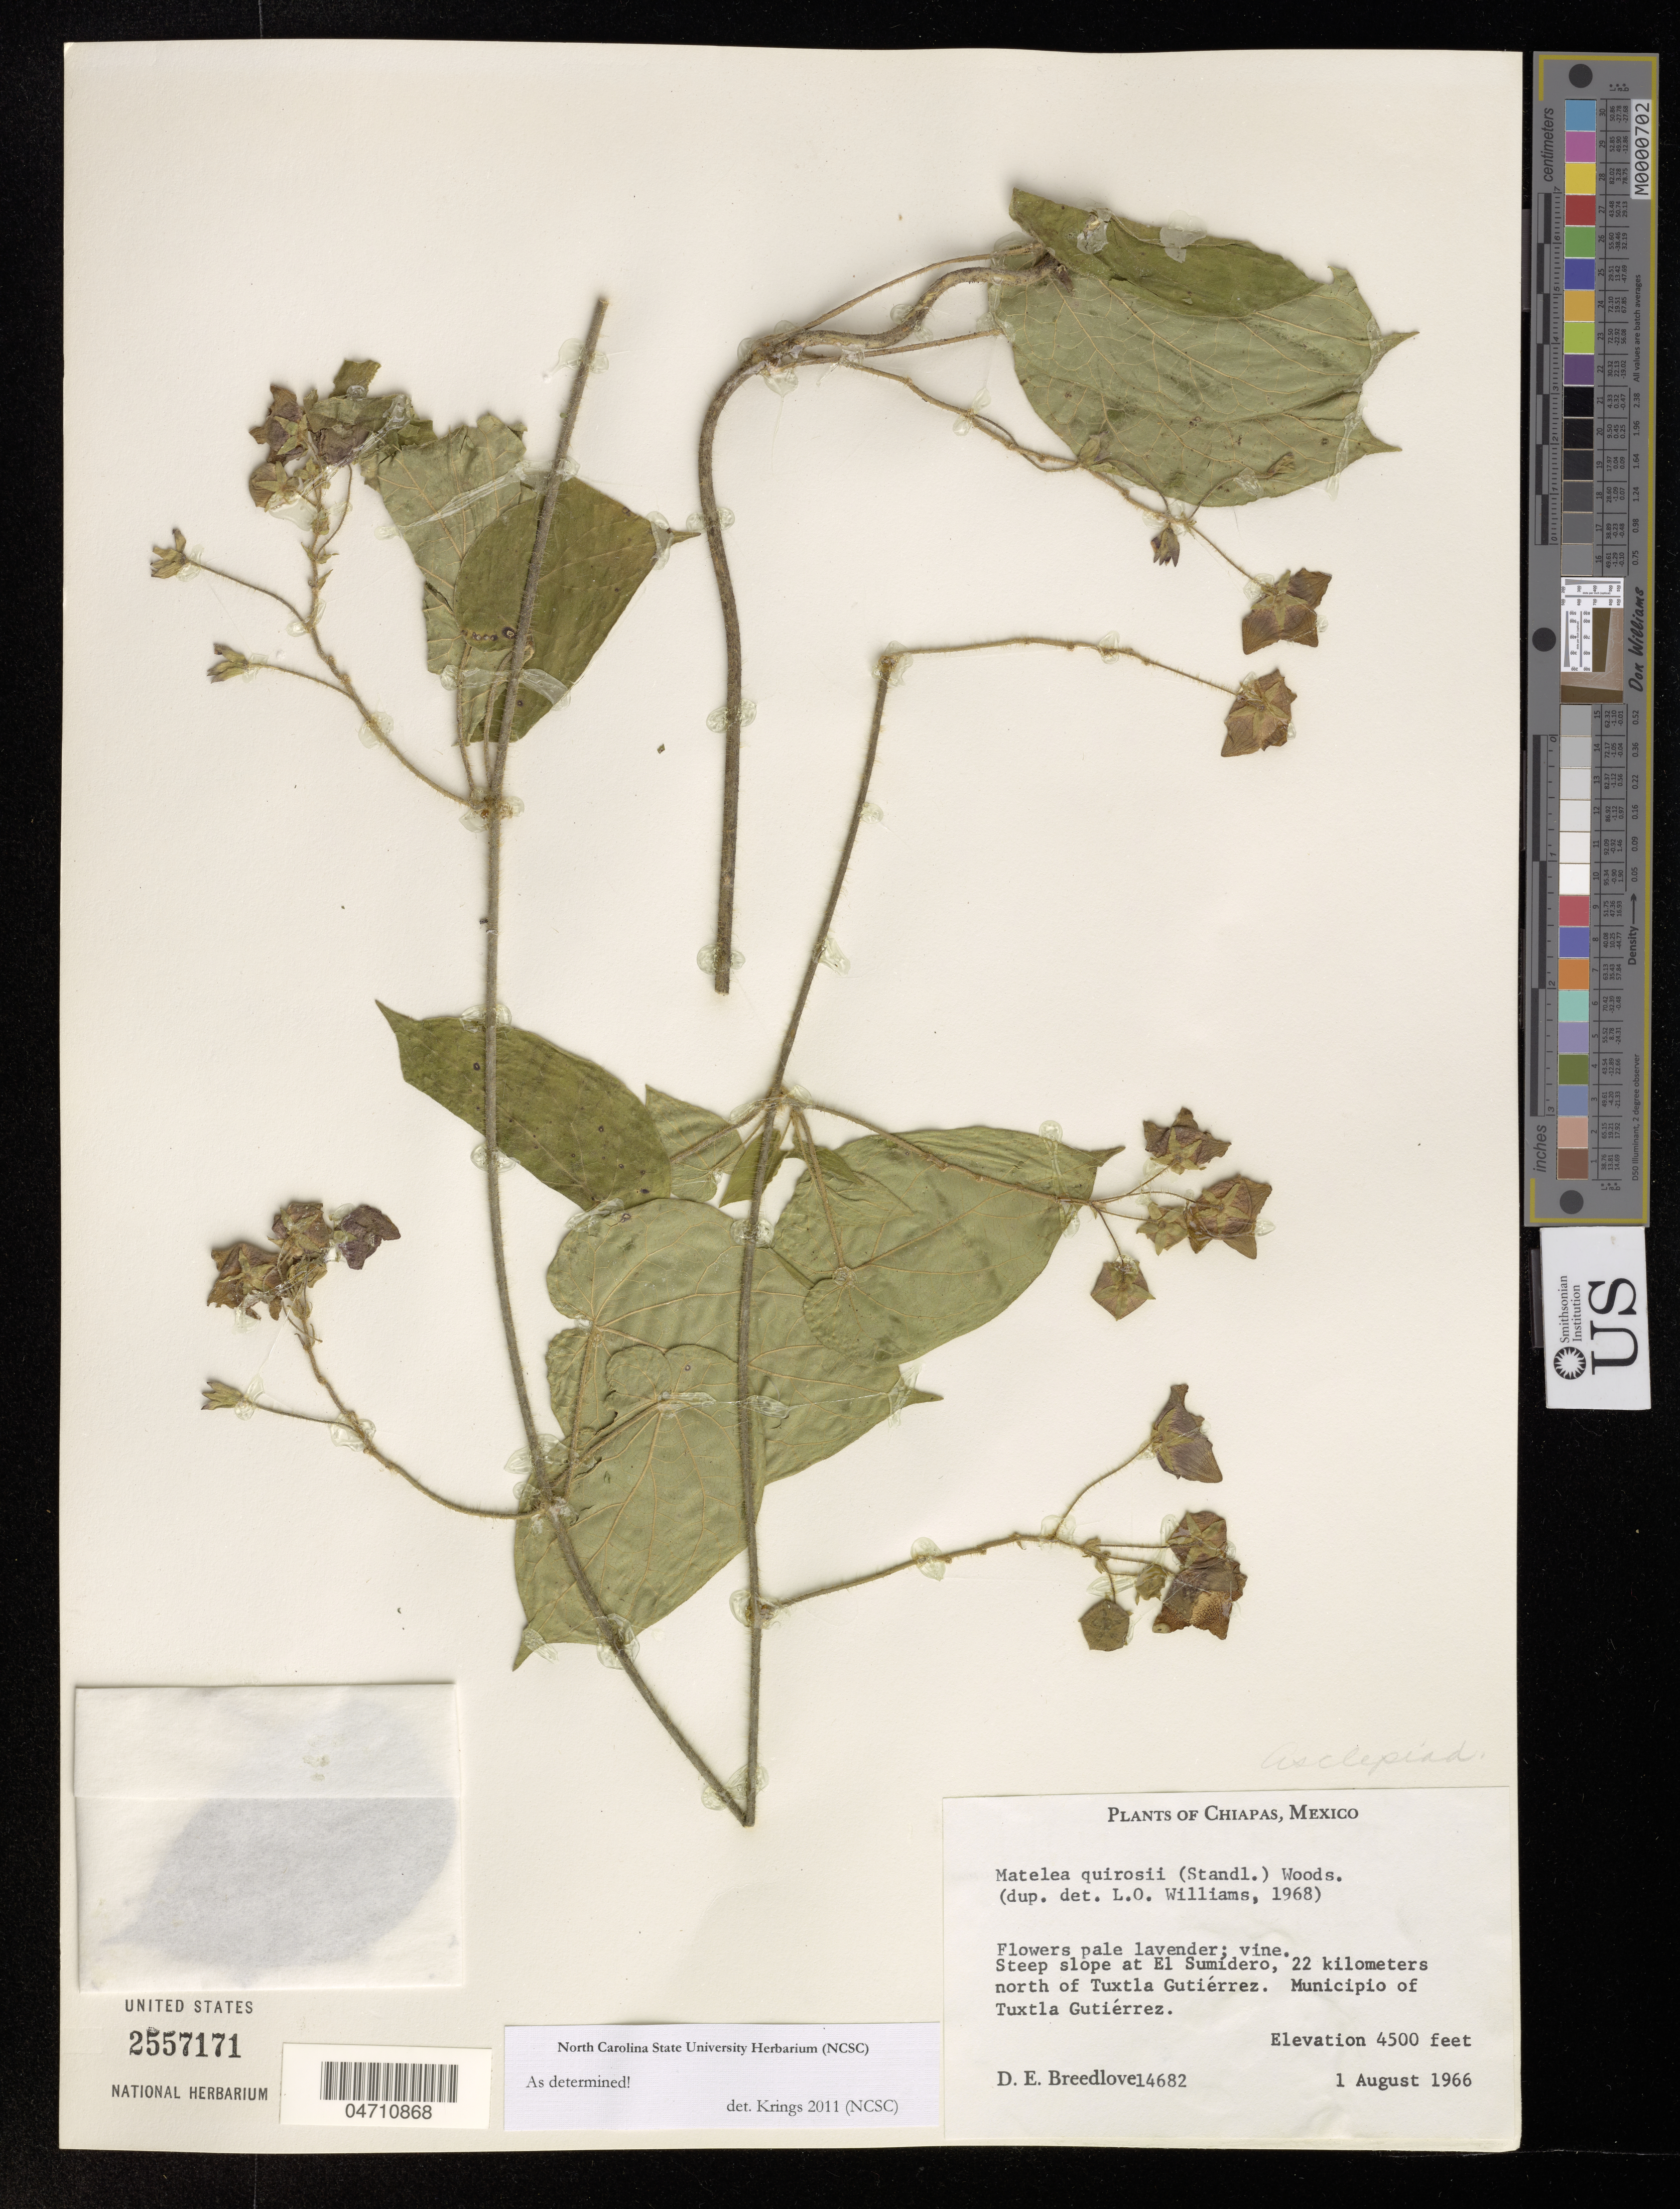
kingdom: Plantae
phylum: Tracheophyta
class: Magnoliopsida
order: Gentianales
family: Apocynaceae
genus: Matelea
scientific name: Matelea quirosii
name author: (Standl.) Woodson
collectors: D. E. Breedlove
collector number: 14682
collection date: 1966-08-01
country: Mexico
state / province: Chiapas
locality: Steep slope at El Sumídero, 22 kilometers north of Tuxtla Gutiérrez. Municipio of Tuxtla Gutiérrez.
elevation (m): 1372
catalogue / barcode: US 2557171